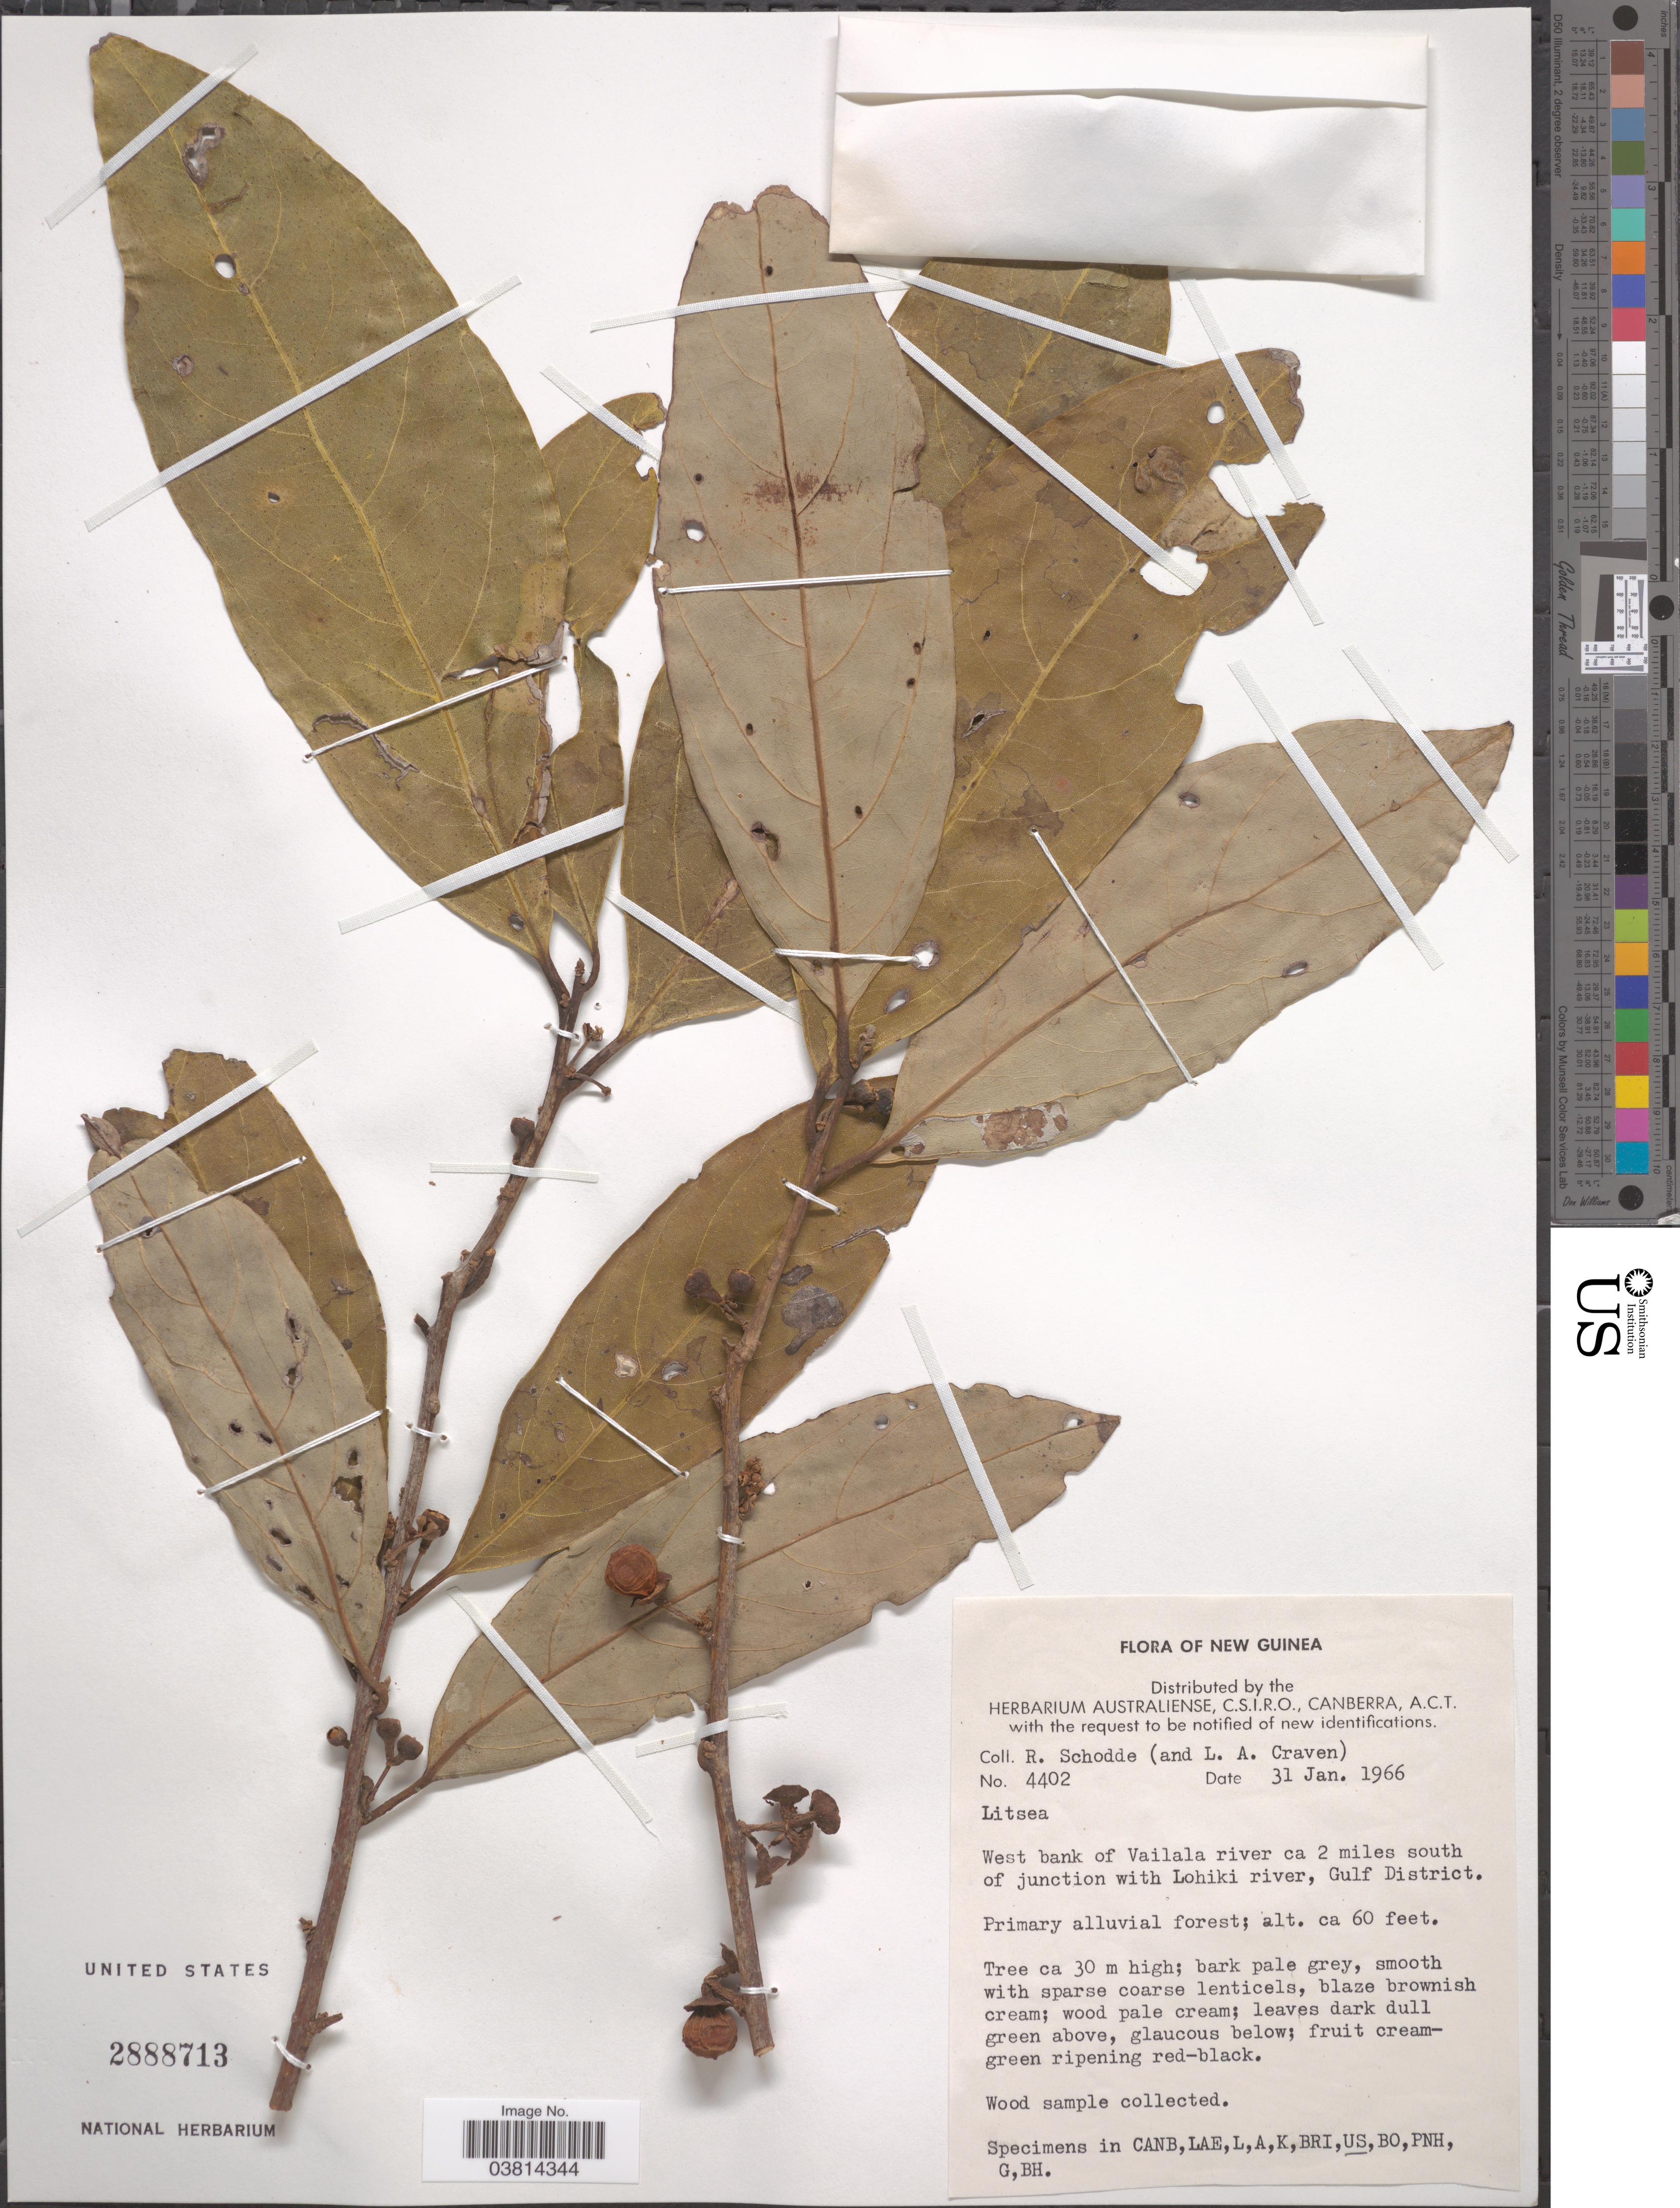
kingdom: Plantae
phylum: Tracheophyta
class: Magnoliopsida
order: Laurales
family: Lauraceae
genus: Litsea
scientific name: Litsea sp.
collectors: R. Schodde & L. A. Craven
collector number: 4402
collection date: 1966-01-31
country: Papua New Guinea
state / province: Gulf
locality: New Guinea. West bank of Vailala river ca 2 miles south of junction with Lohiki river, Gulf District.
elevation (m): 18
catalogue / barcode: US 2888713